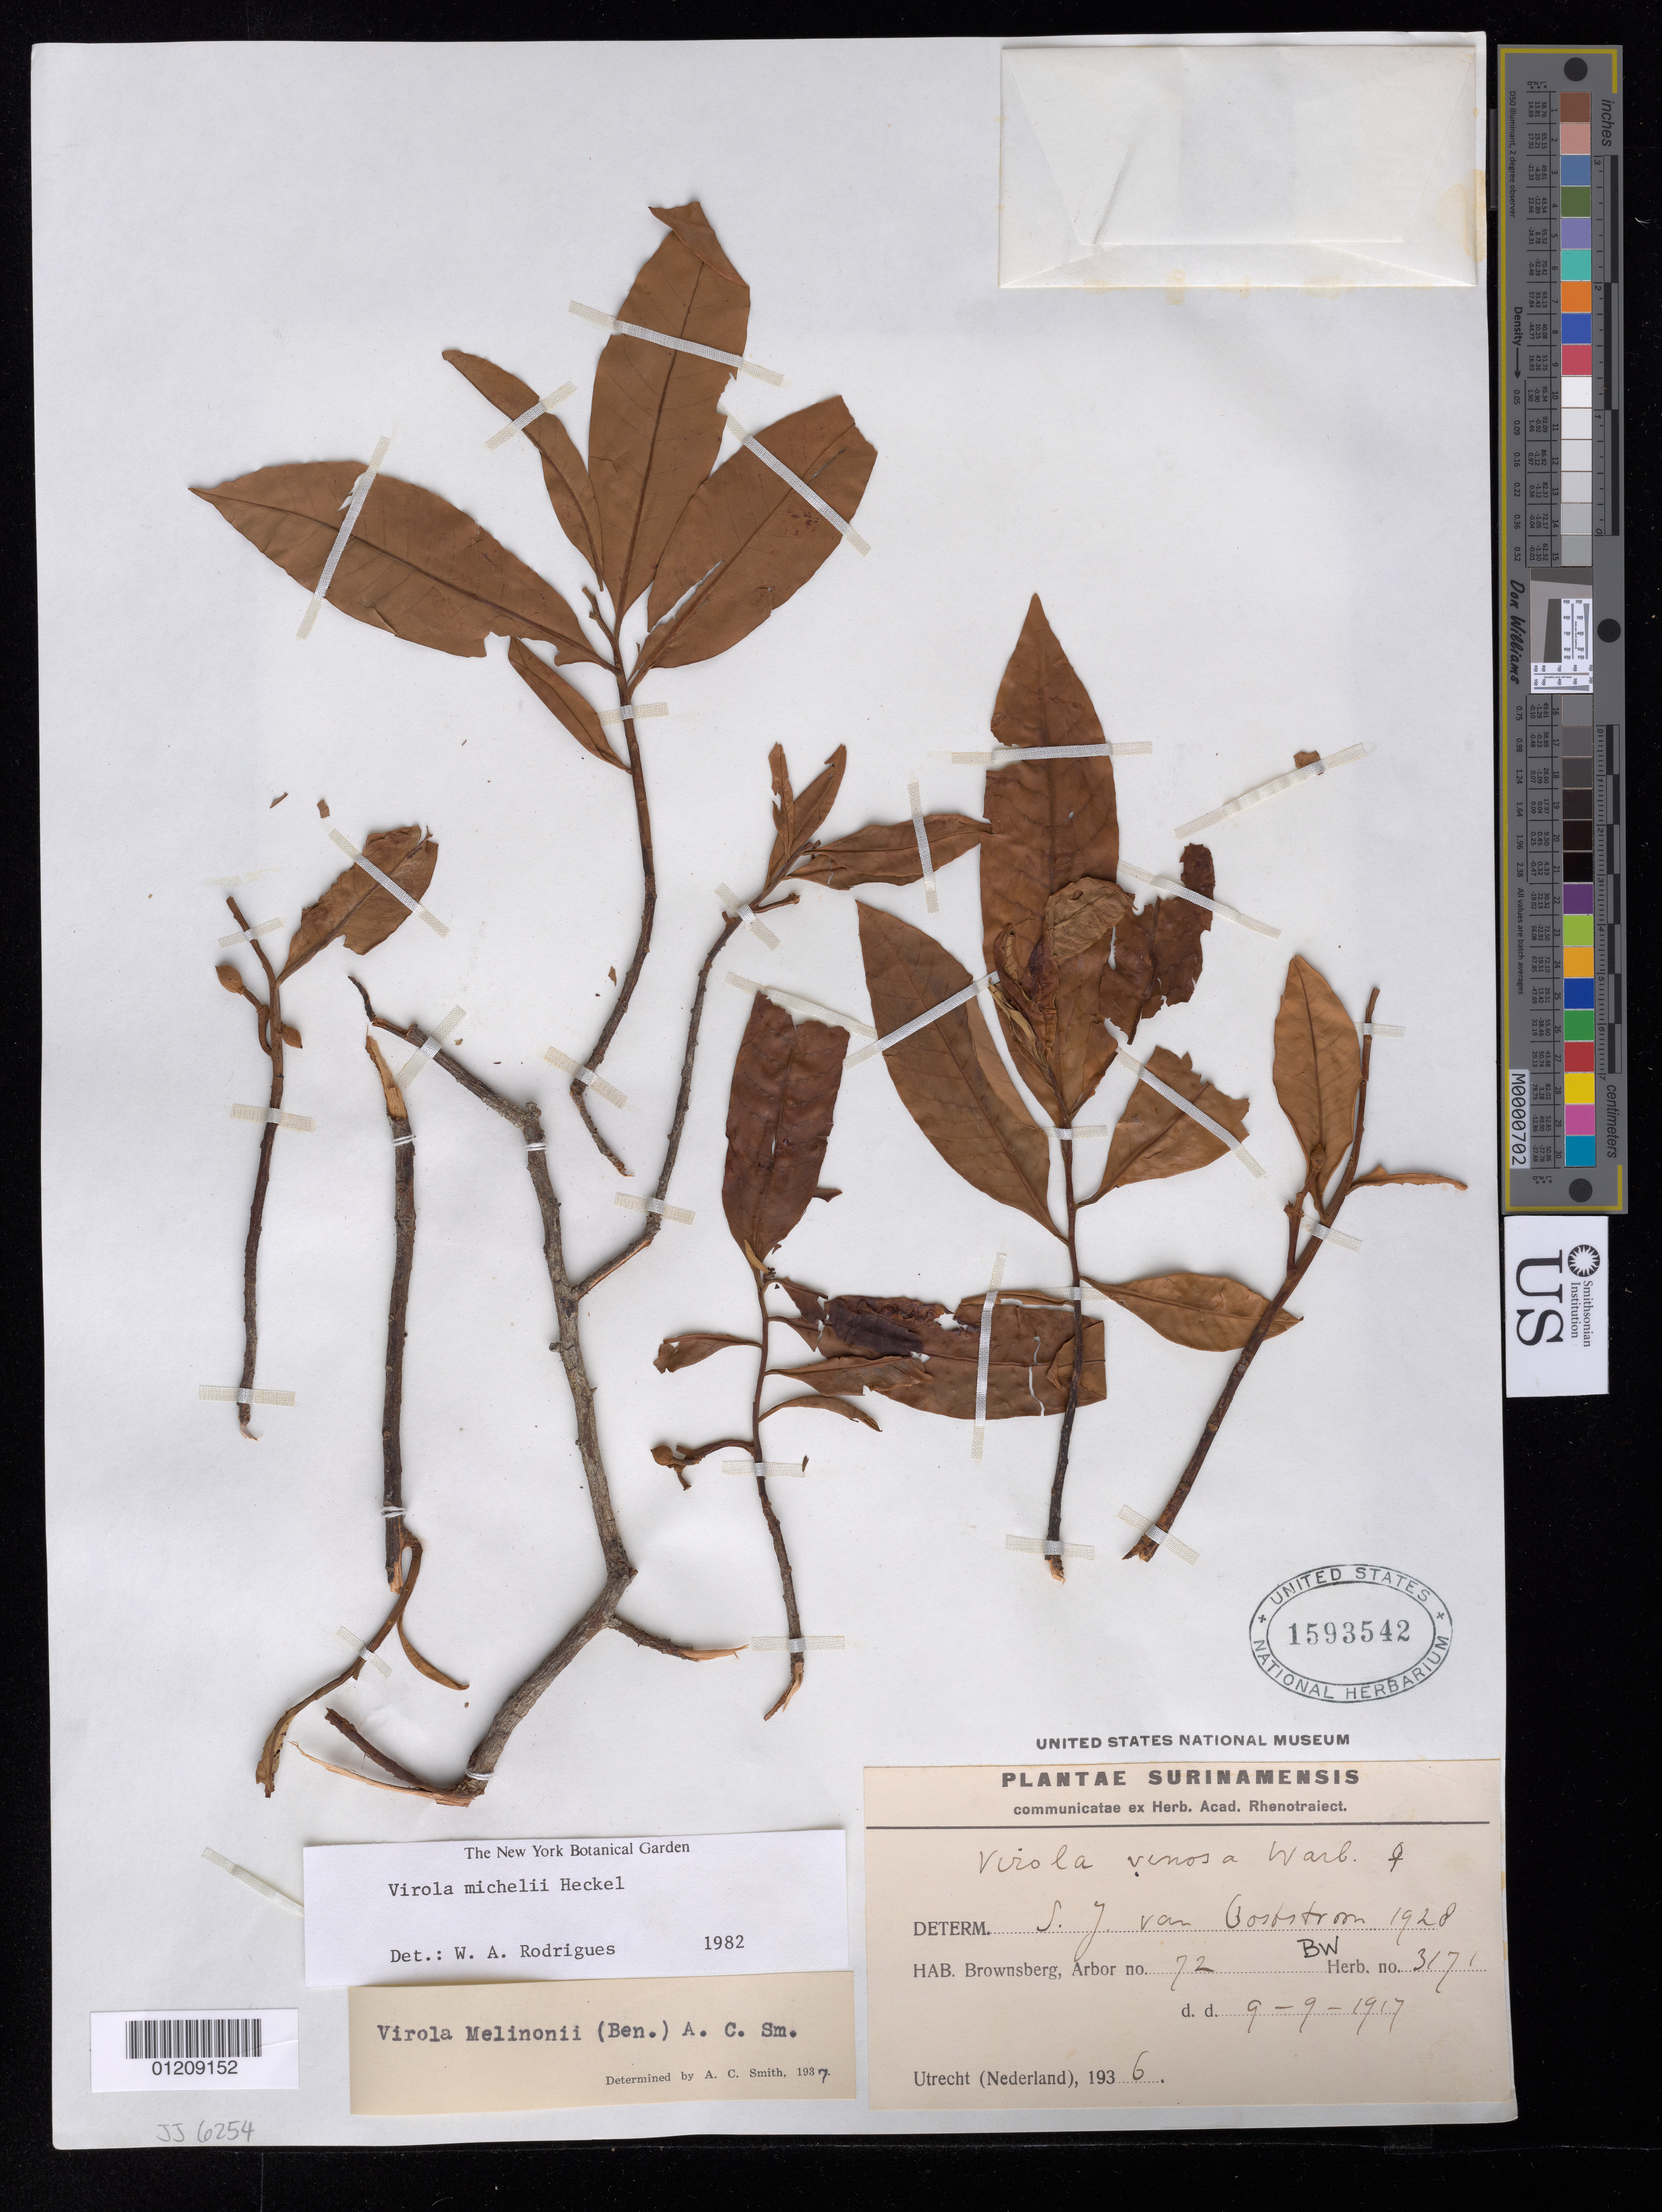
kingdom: Plantae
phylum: Tracheophyta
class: Magnoliopsida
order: Magnoliales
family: Myristicaceae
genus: Virola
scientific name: Virola michelii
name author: Heckel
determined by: Rodrigues, W. A.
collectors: Boschwezen (BW) Forest Service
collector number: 3171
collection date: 1917-09-09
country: Suriname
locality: Brownsberg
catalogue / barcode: US 1593542